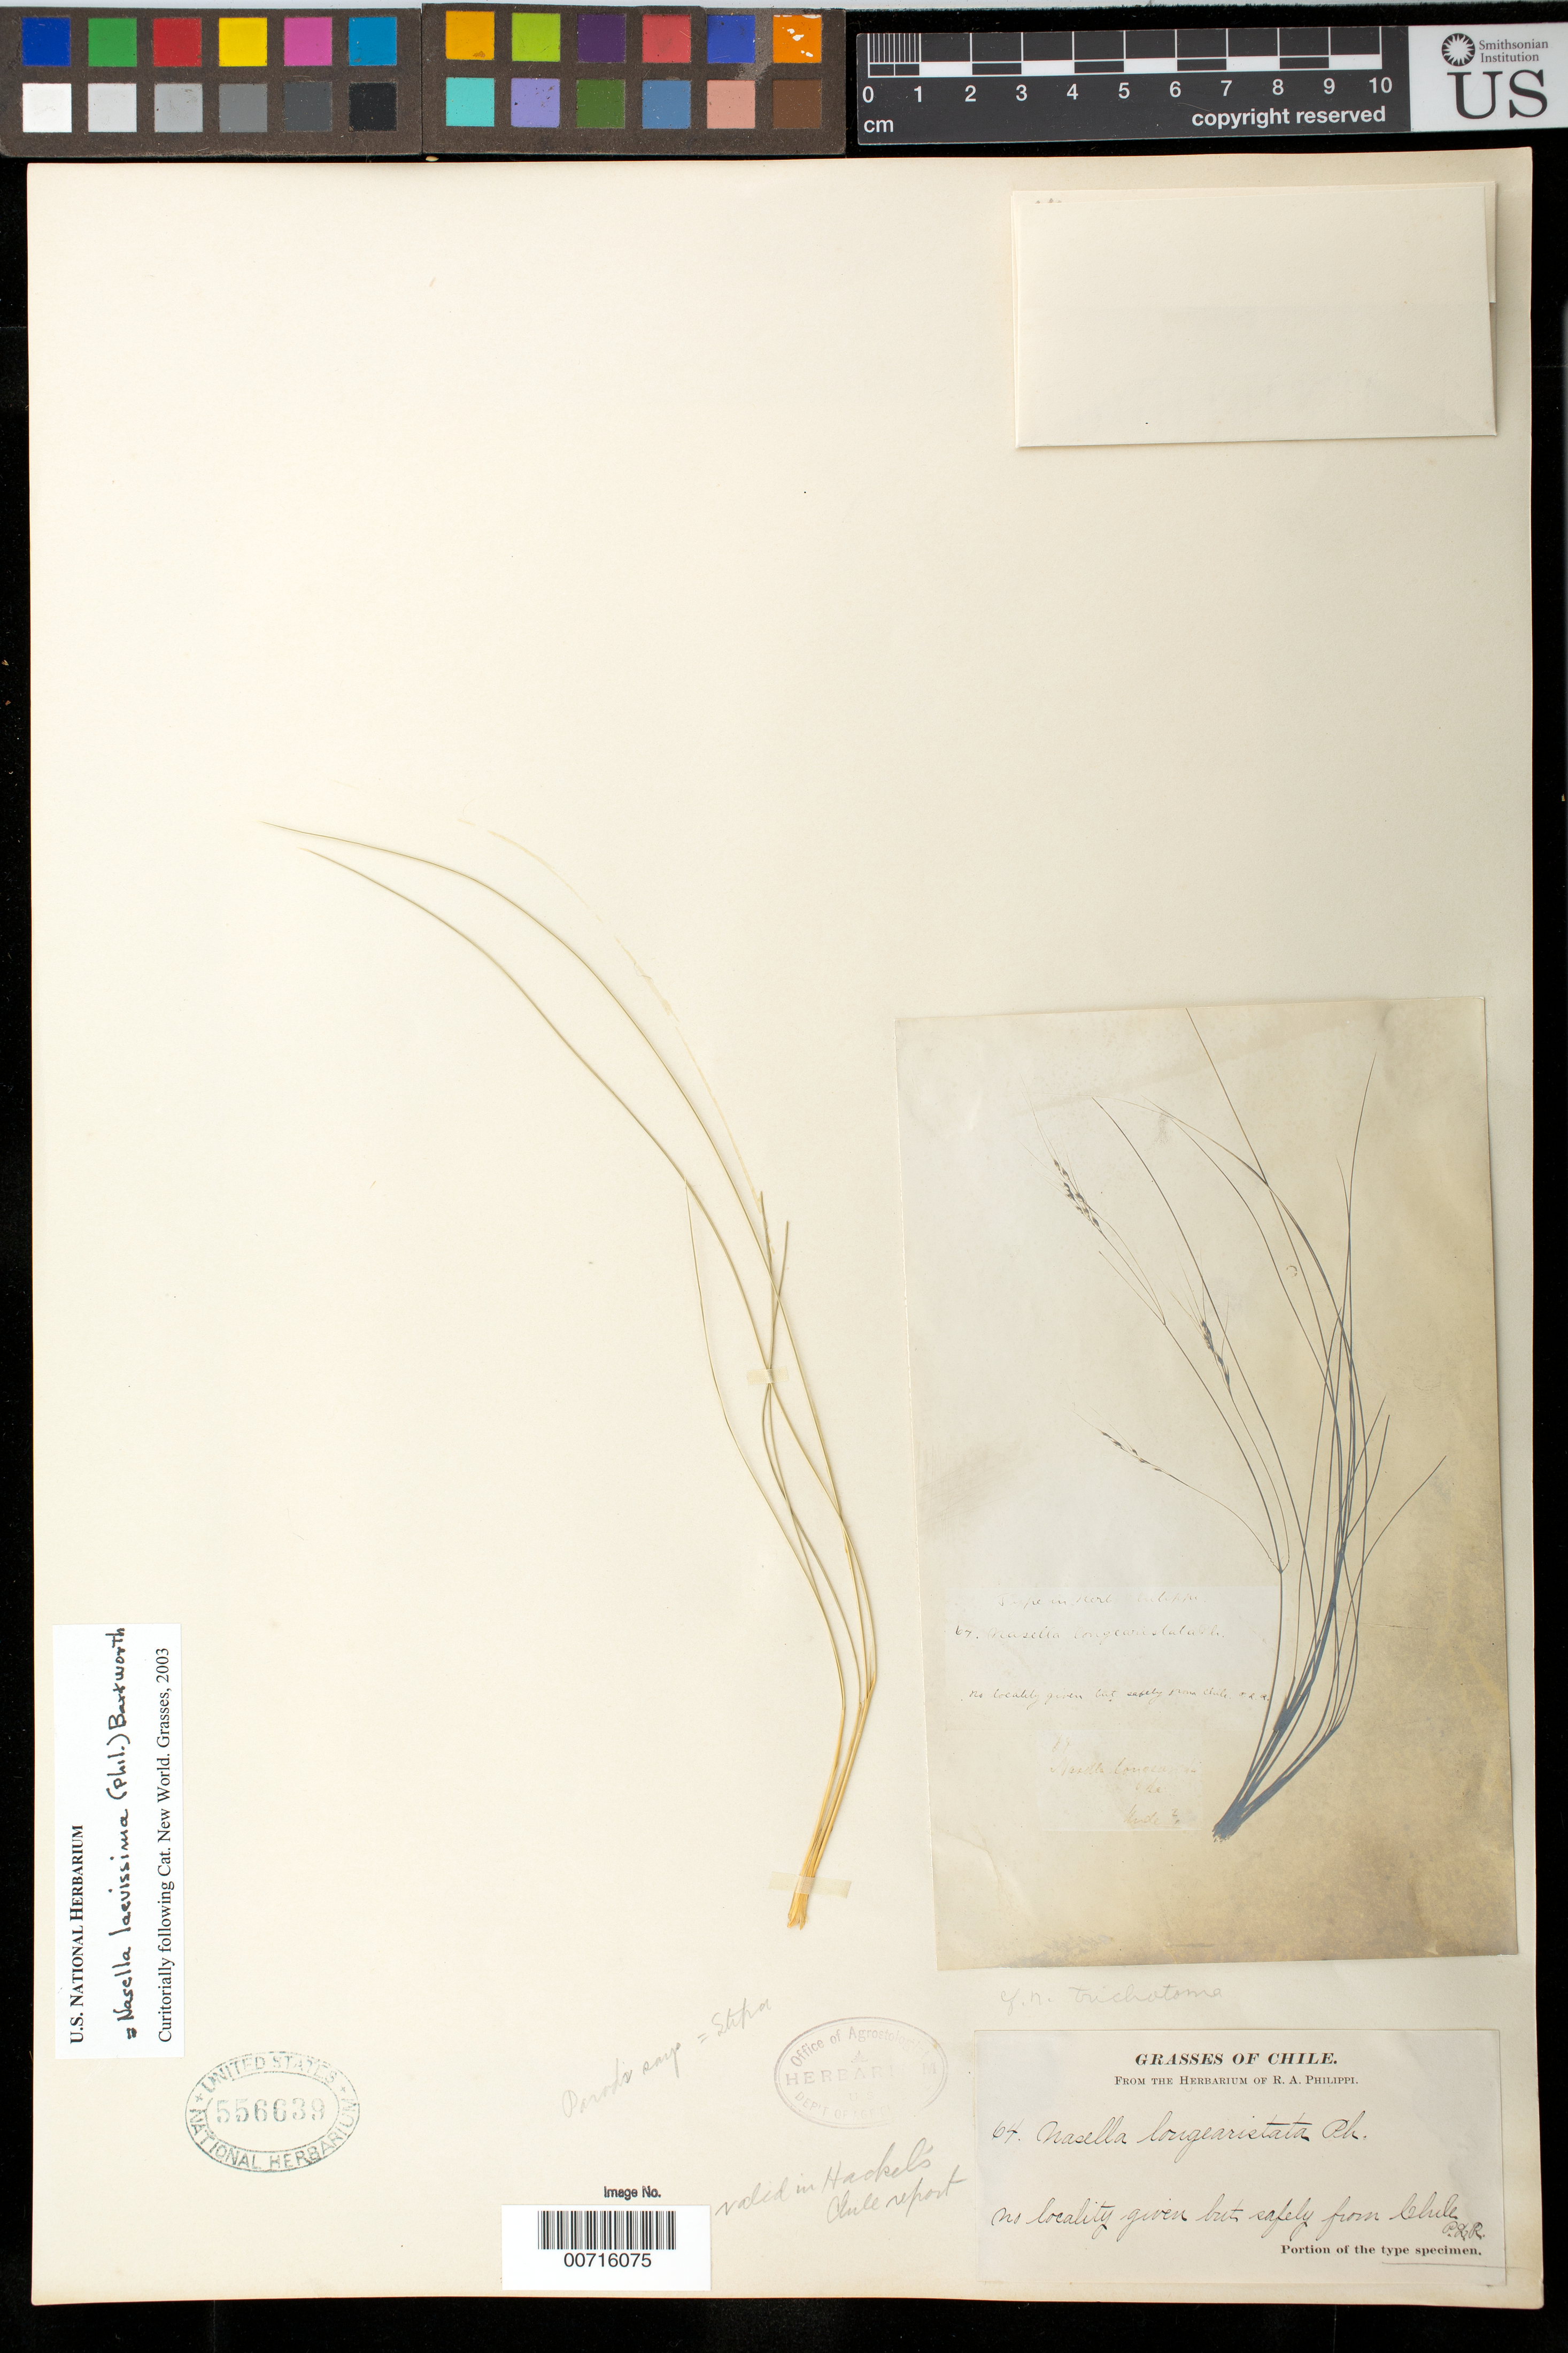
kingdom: Plantae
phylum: Tracheophyta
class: Liliopsida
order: Poales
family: Poaceae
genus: Nassella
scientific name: Nassella longearistata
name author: Phil.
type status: Type Collection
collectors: ex. herb. R.A. Philippi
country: Chile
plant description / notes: Photograph and fragmentary material of type specimen ex herb. R.A. Philippi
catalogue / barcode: US 556639